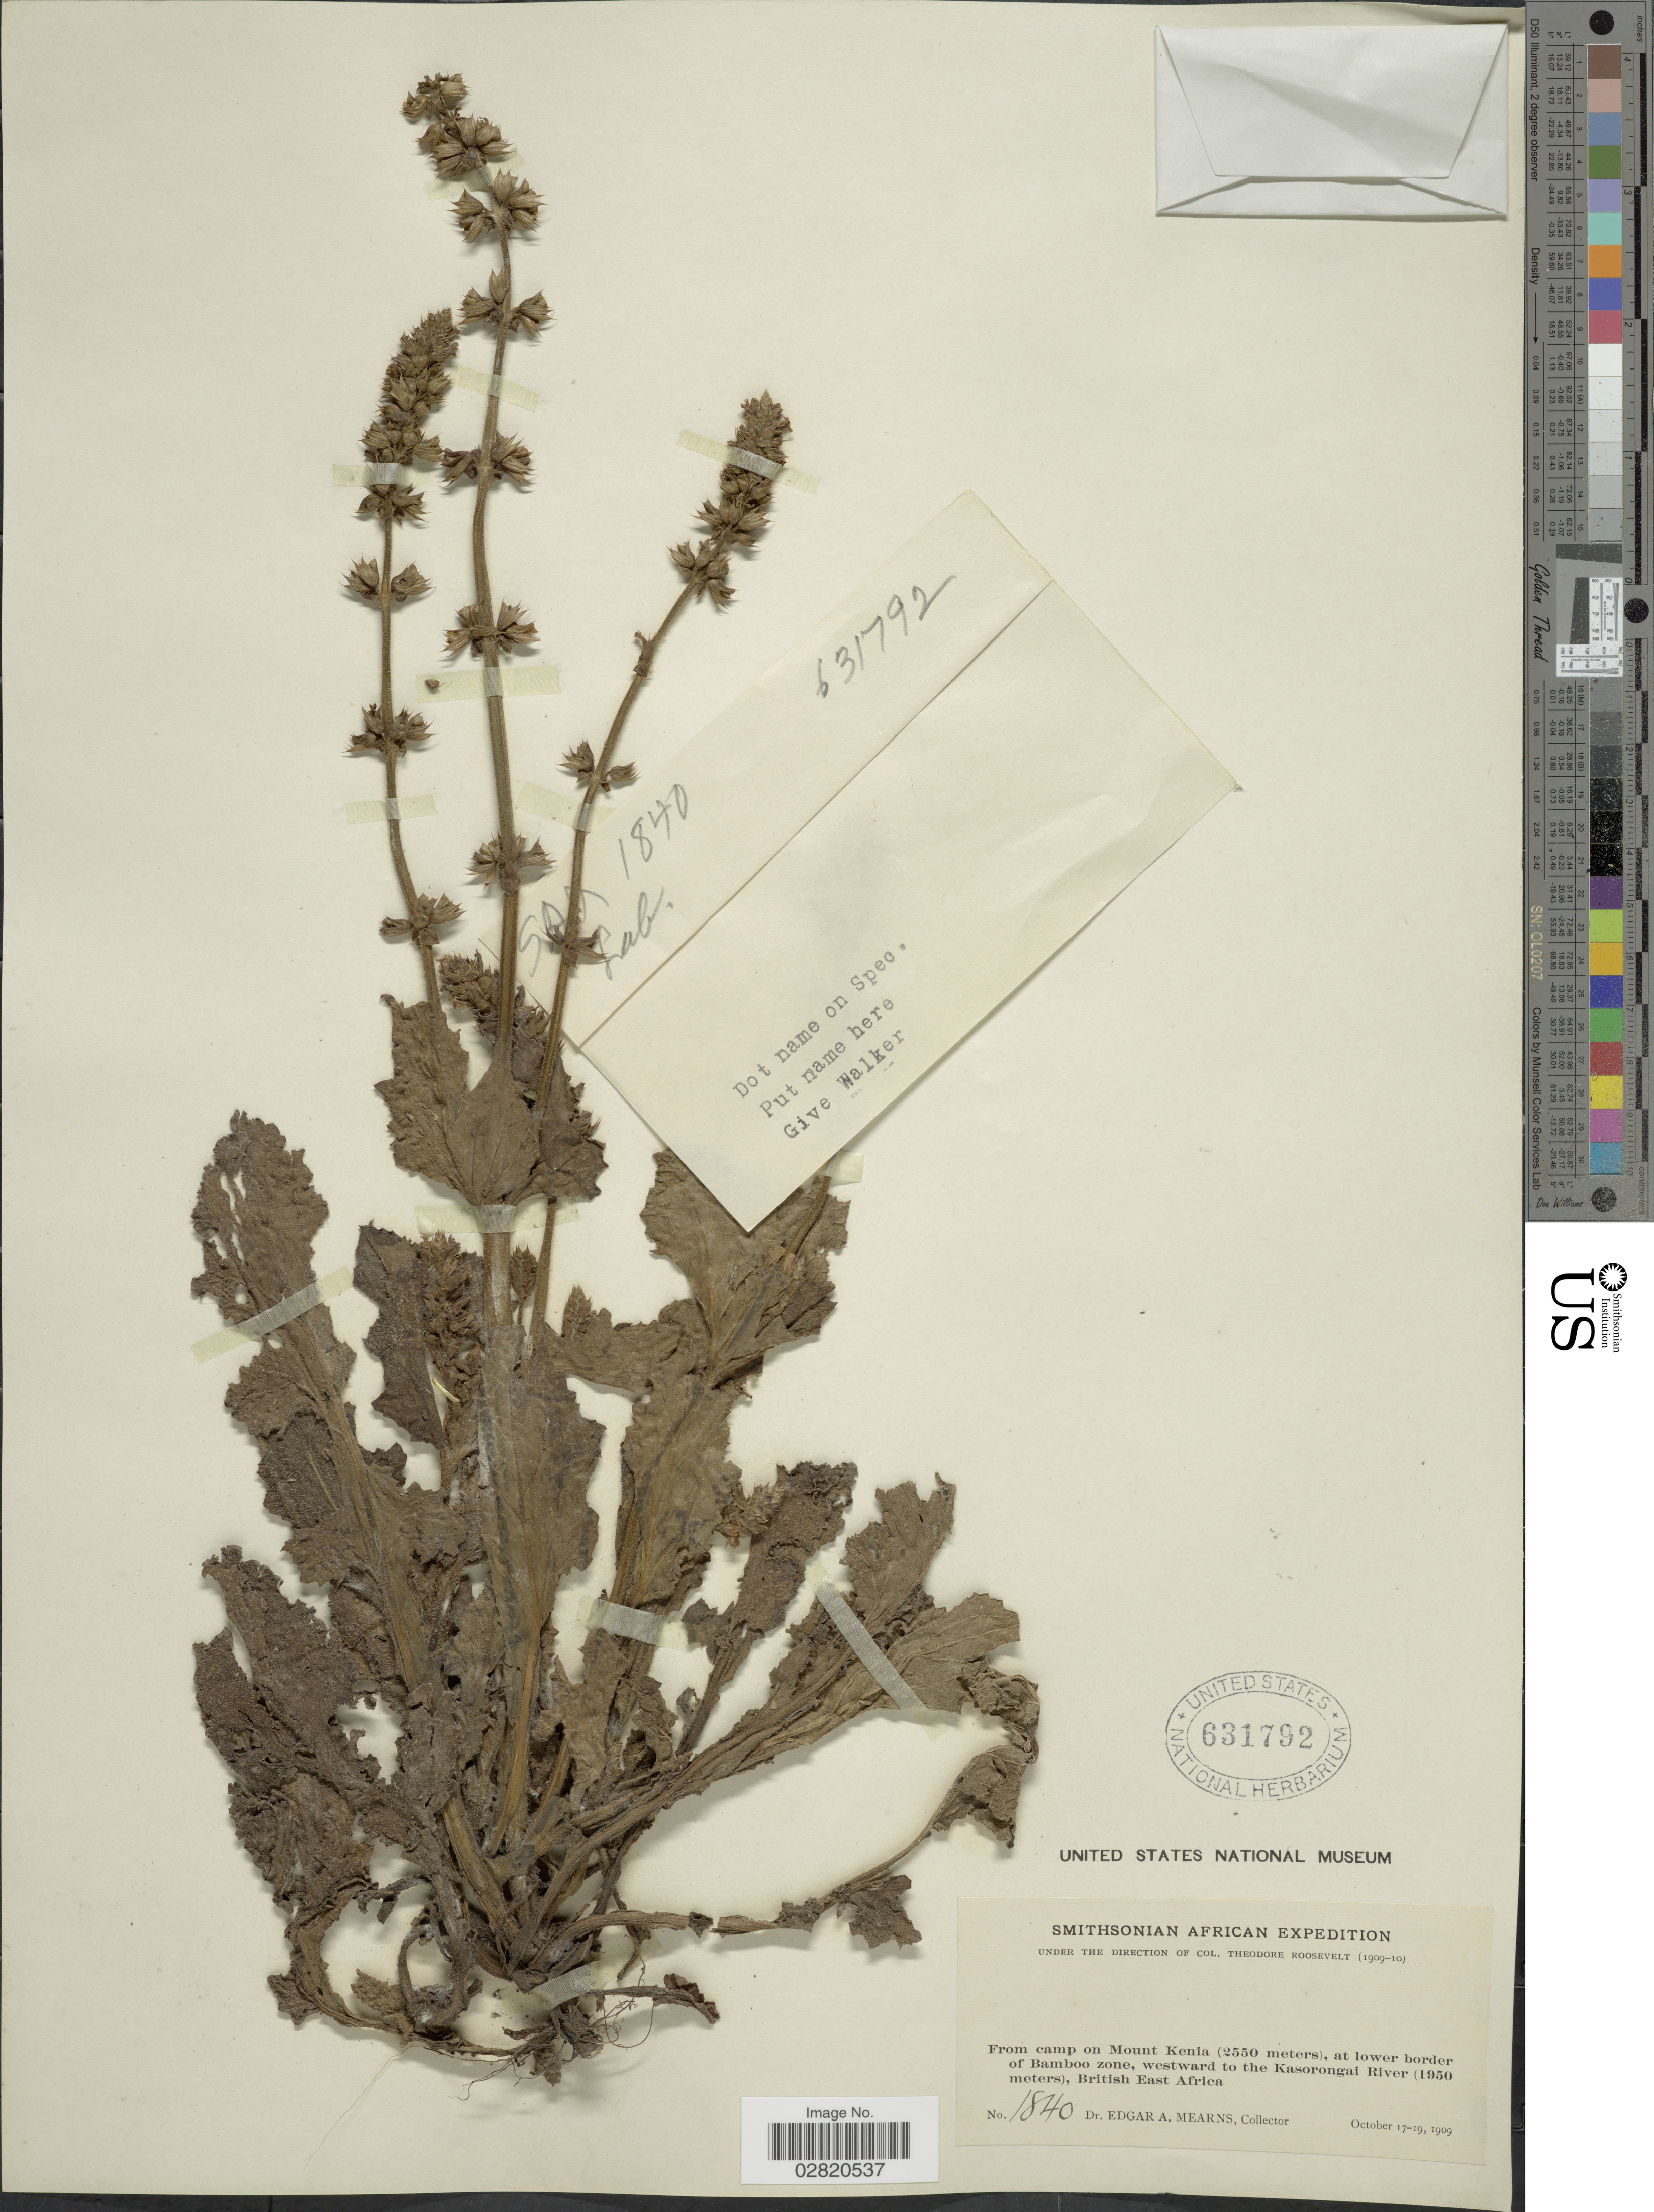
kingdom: Plantae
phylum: Tracheophyta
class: Magnoliopsida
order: Lamiales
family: Lamiaceae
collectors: E. A. Mearns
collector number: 1840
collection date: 1909-10-17/1909-10-19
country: Kenya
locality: From camp on Mount Kenia, at lower border of Bamboo zone, westward to the Kasorongai River, British East Africa.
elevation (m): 1950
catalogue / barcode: US 631792